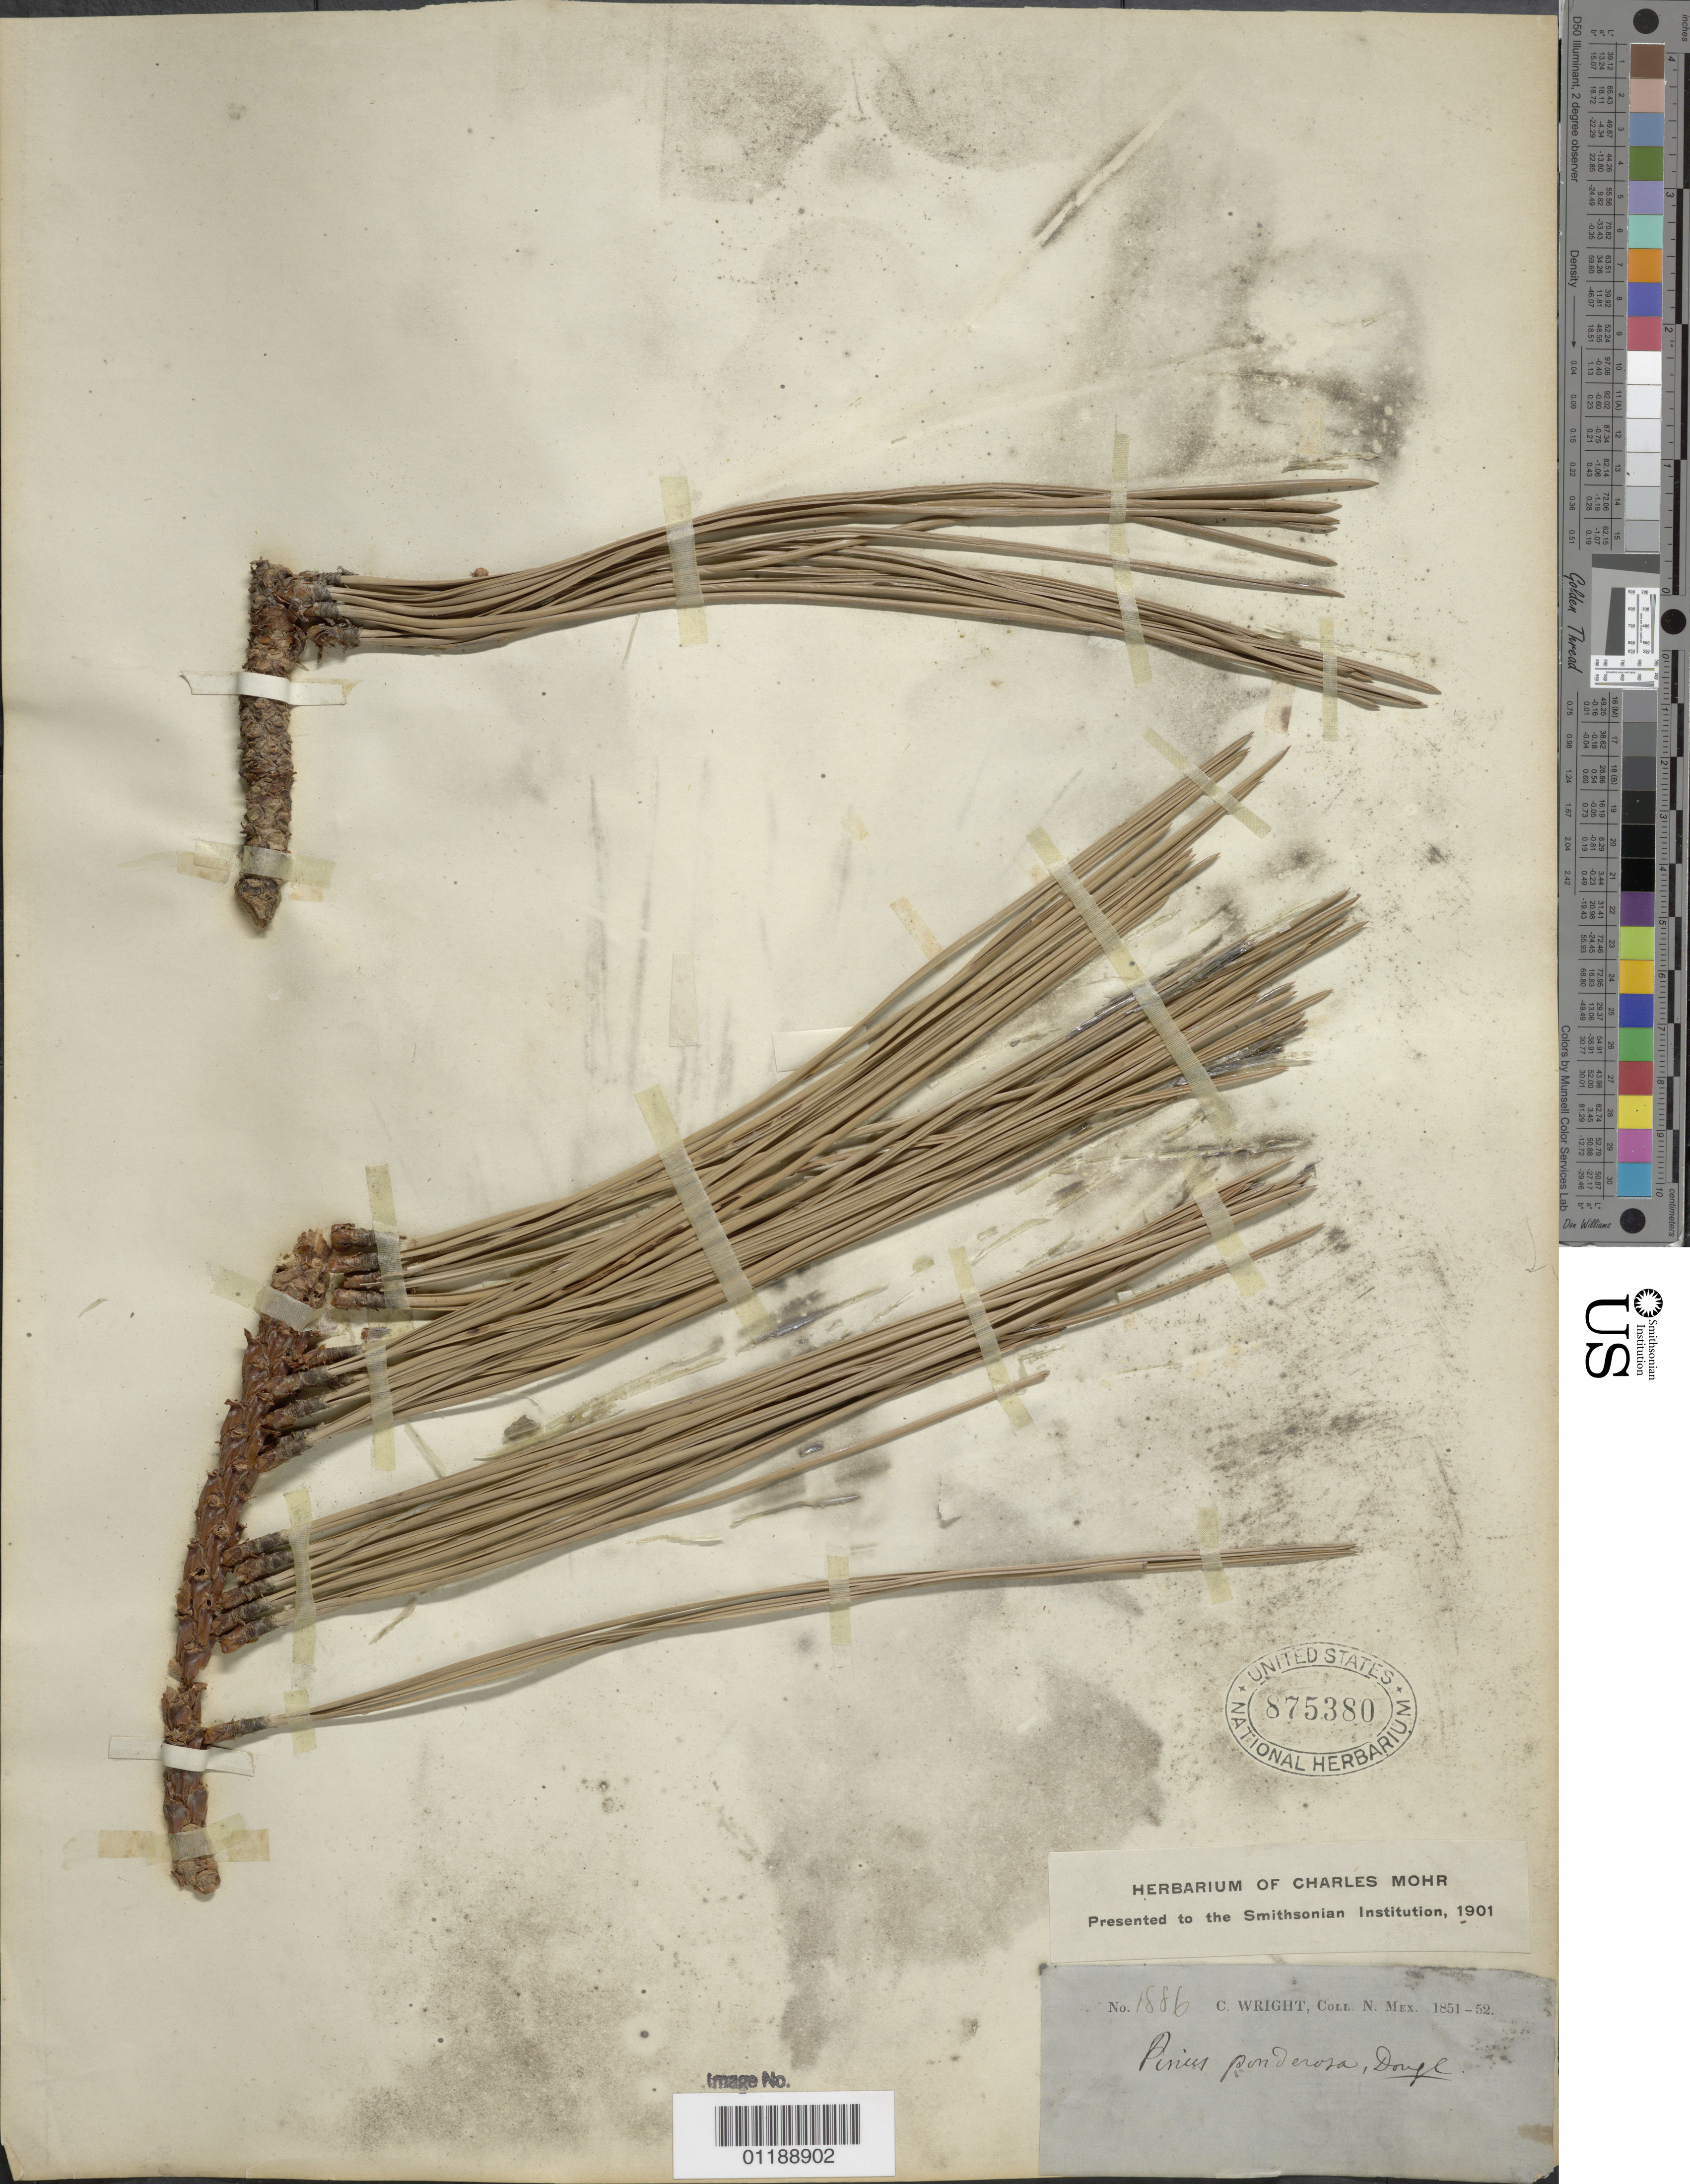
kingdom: Plantae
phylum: Tracheophyta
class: Pinopsida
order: Pinales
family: Pinaceae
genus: Pinus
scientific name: Pinus ponderosa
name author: Douglas ex C. Lawson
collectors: C. Wright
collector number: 1886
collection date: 1851/1852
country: United States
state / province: New Mexico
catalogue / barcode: US 875380